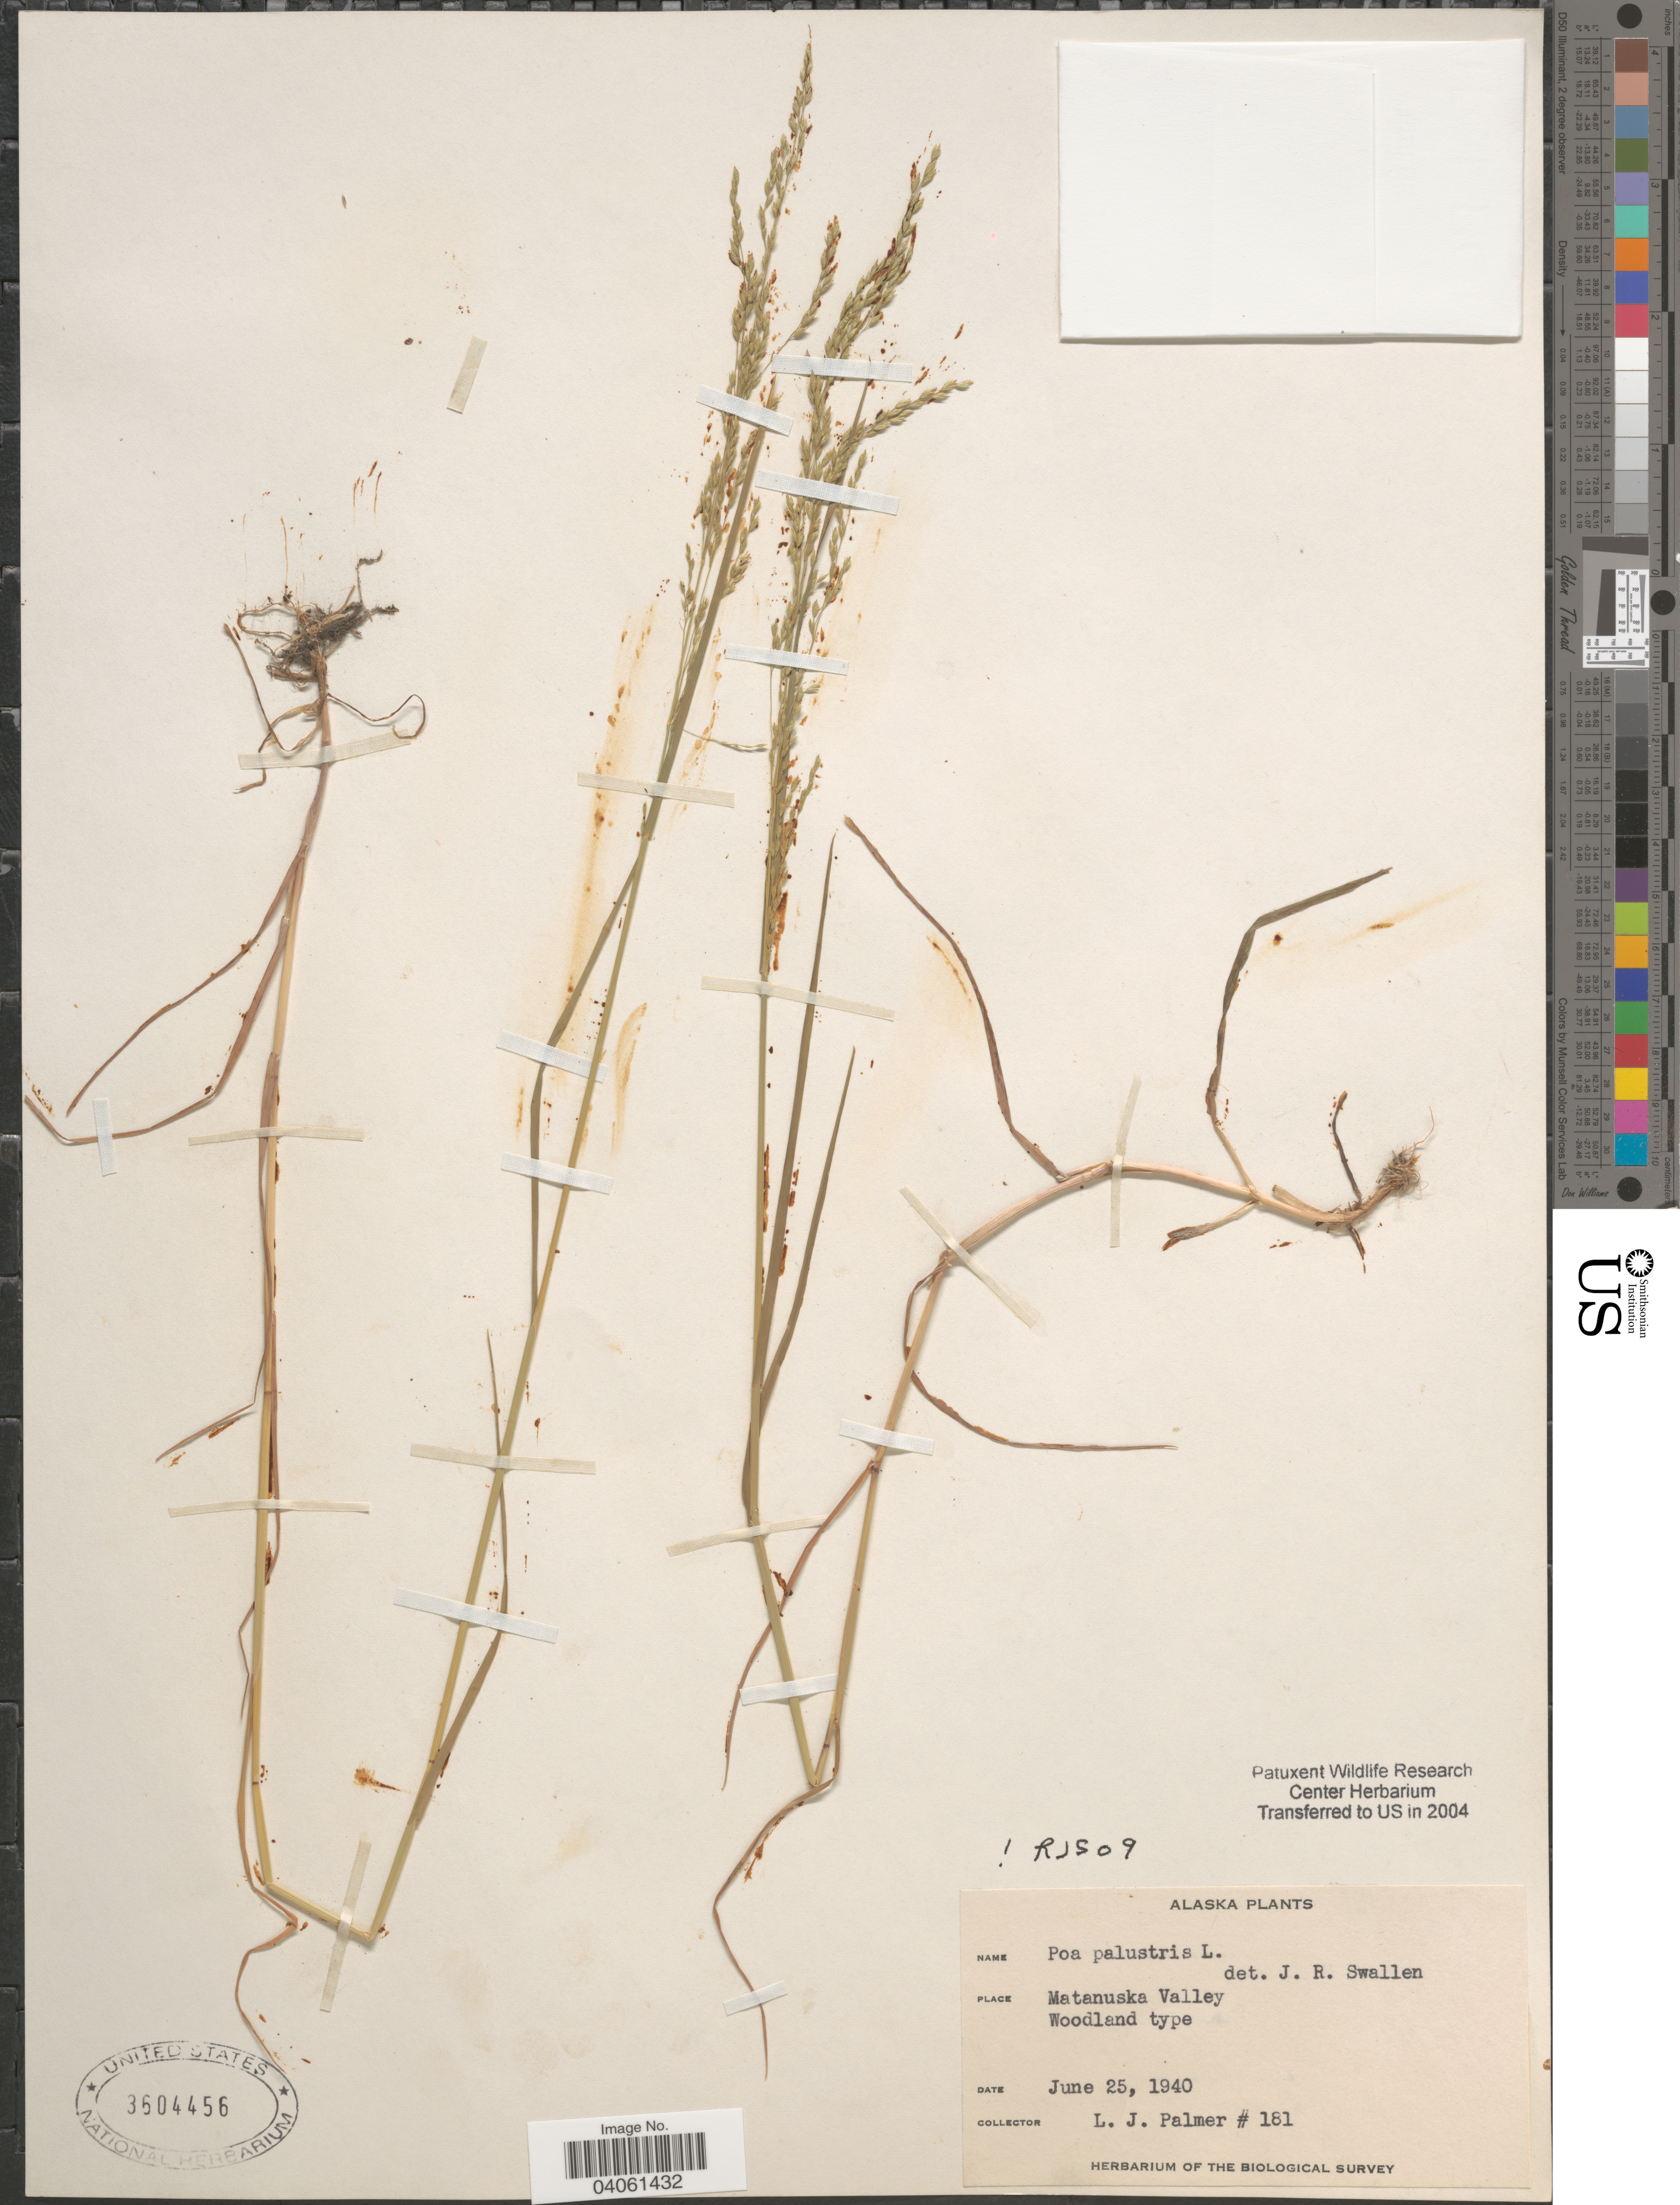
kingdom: Plantae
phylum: Tracheophyta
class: Liliopsida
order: Poales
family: Poaceae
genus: Poa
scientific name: Poa palustris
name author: L.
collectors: L. J. Palmer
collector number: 181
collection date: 1940-06-25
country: United States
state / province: Alaska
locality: Matanuska Valley.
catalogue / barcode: US 3604456